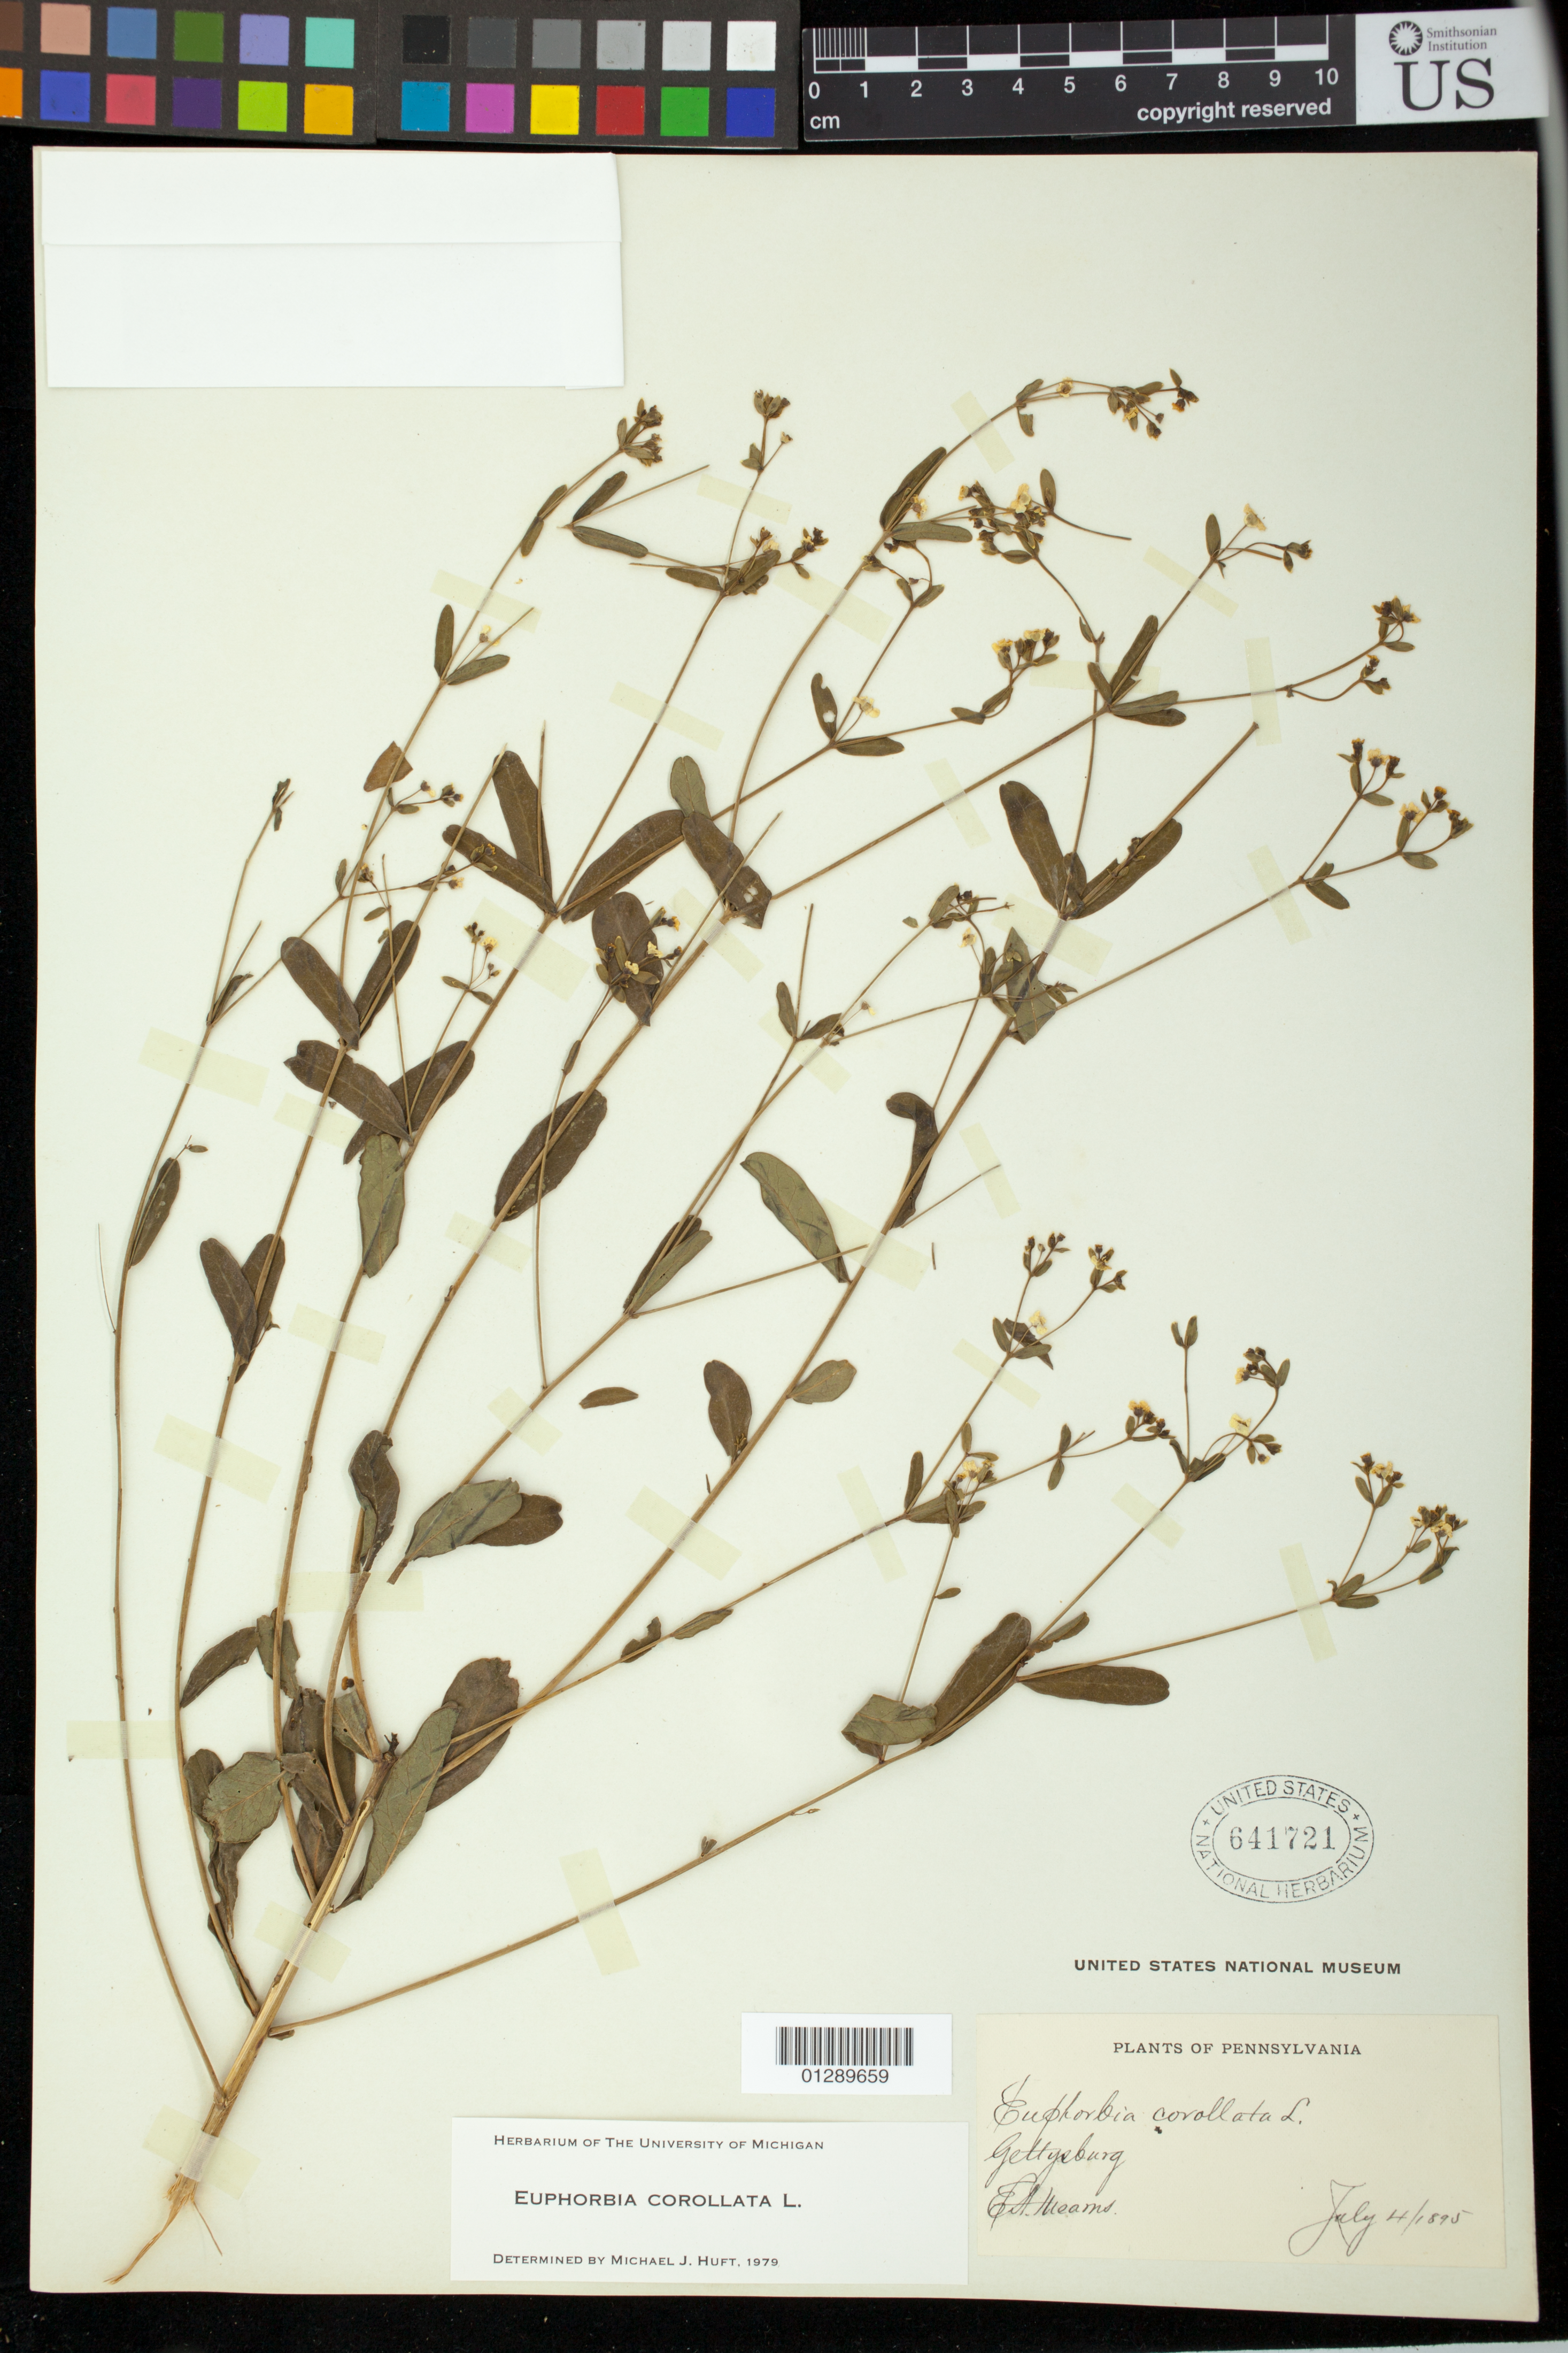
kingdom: Plantae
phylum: Tracheophyta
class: Magnoliopsida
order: Malpighiales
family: Euphorbiaceae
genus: Euphorbia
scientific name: Euphorbia corollata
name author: L.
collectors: E. A. Mearns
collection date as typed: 04 Jul 1895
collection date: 1895-07-04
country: United States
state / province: Pennsylvania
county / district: Adams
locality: Gettysburg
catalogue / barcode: US 641721